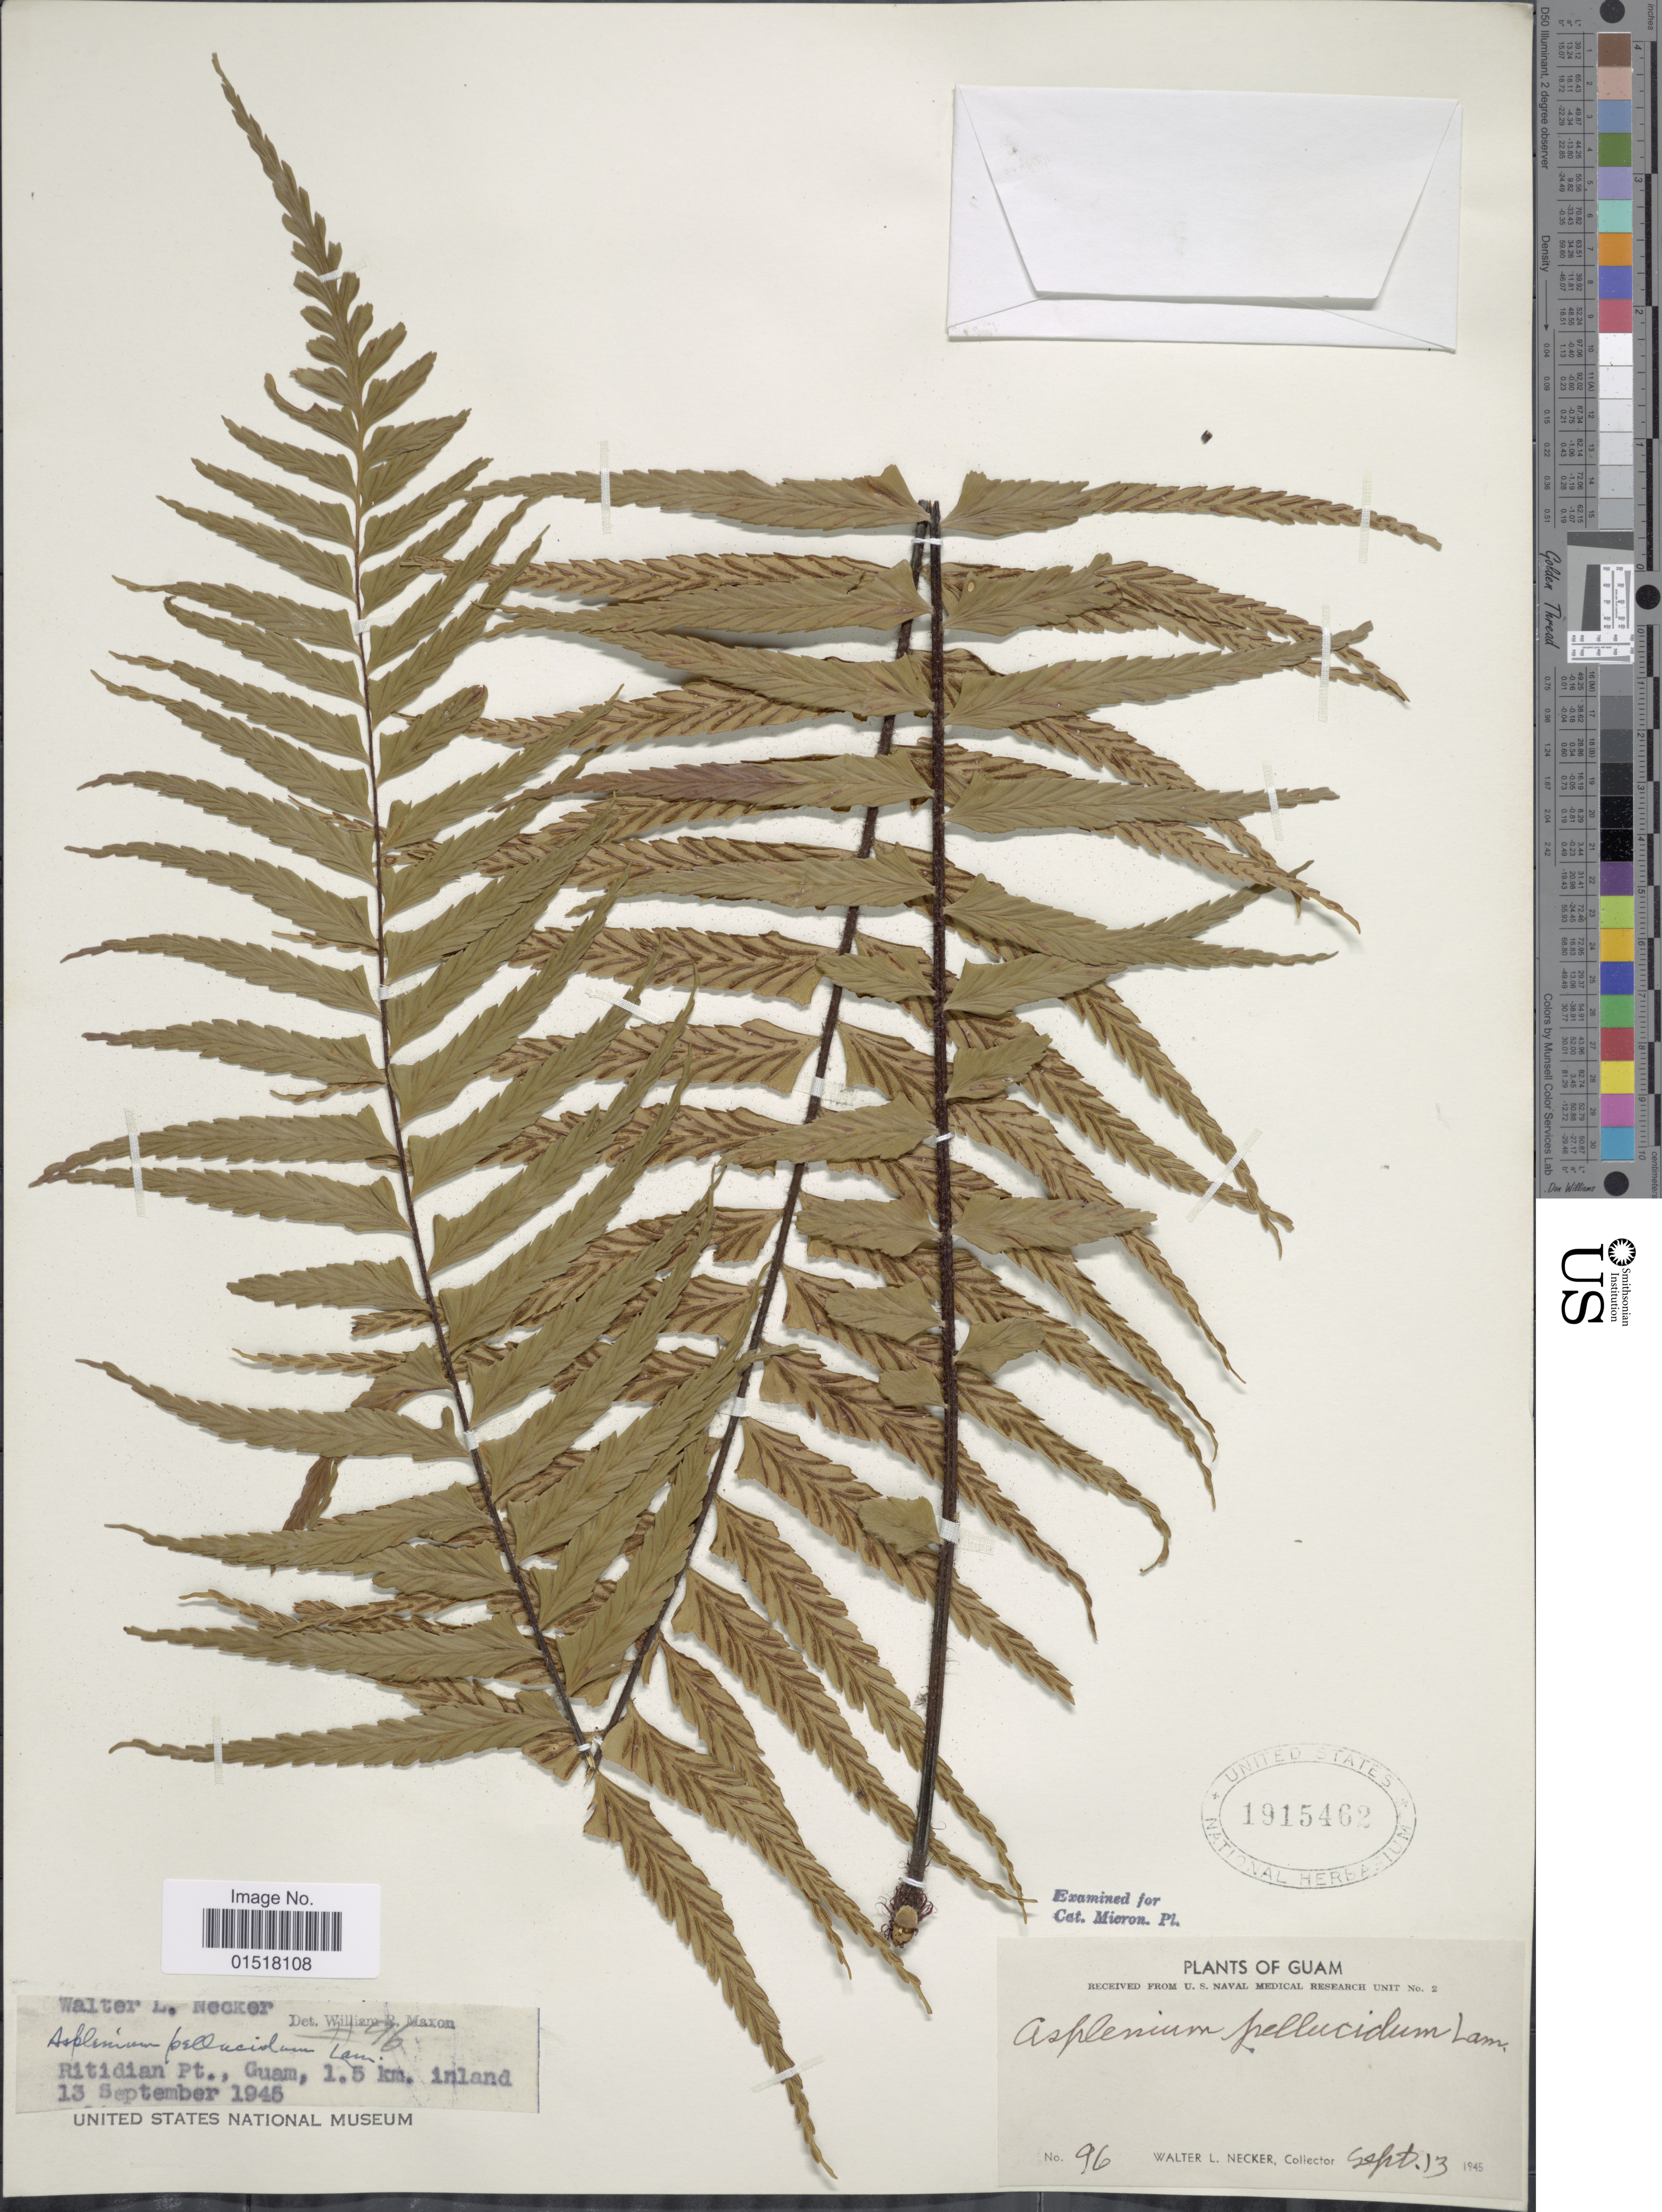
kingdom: Plantae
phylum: Tracheophyta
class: Polypodiopsida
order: Polypodiales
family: Aspleniaceae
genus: Asplenium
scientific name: Asplenium pellucidum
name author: Lam.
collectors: W. L. Necker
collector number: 96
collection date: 1945-09-13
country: Guam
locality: Ritidian Pt., 1.5 km. inland.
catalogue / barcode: US 1915462